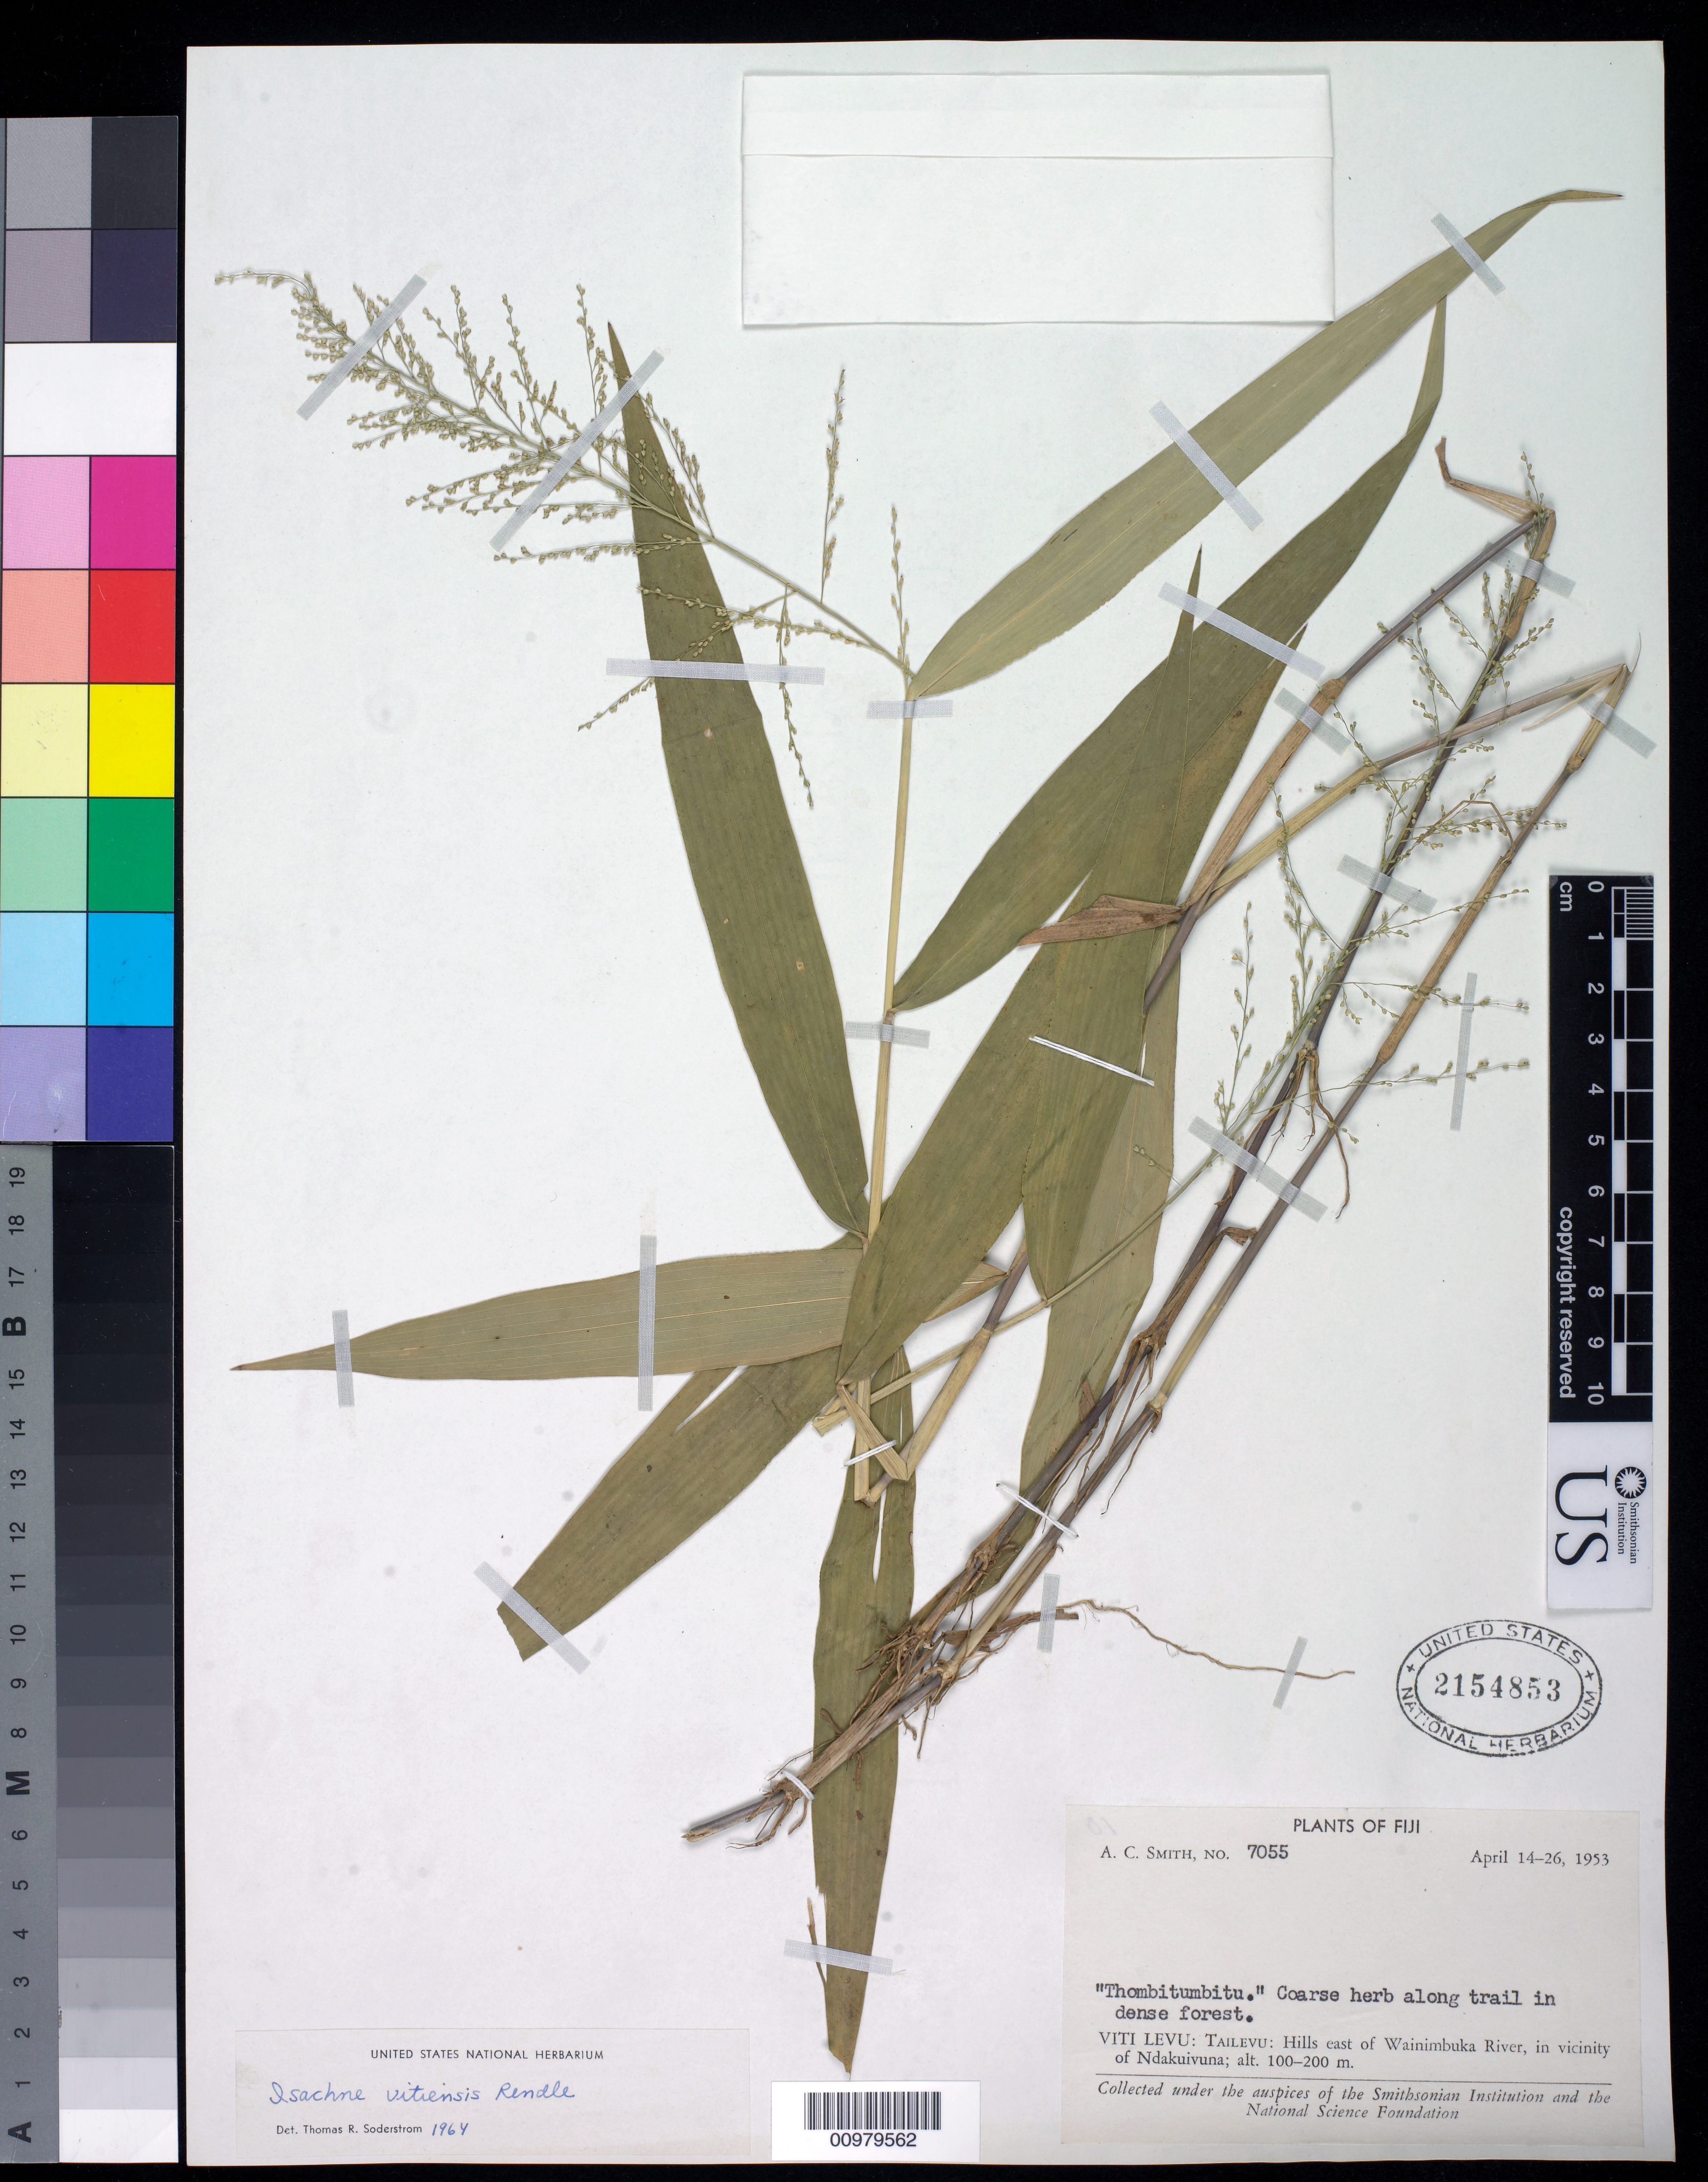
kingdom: Plantae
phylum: Tracheophyta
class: Liliopsida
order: Poales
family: Poaceae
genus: Isachne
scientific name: Isachne vitiensis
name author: Rendle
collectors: C. A. Smith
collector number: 7055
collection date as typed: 14 Apr 1953 to 26 Apr 1953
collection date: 1953-04-14/1953-04-26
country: Fiji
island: Viti Levu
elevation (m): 30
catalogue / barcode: US 2154853